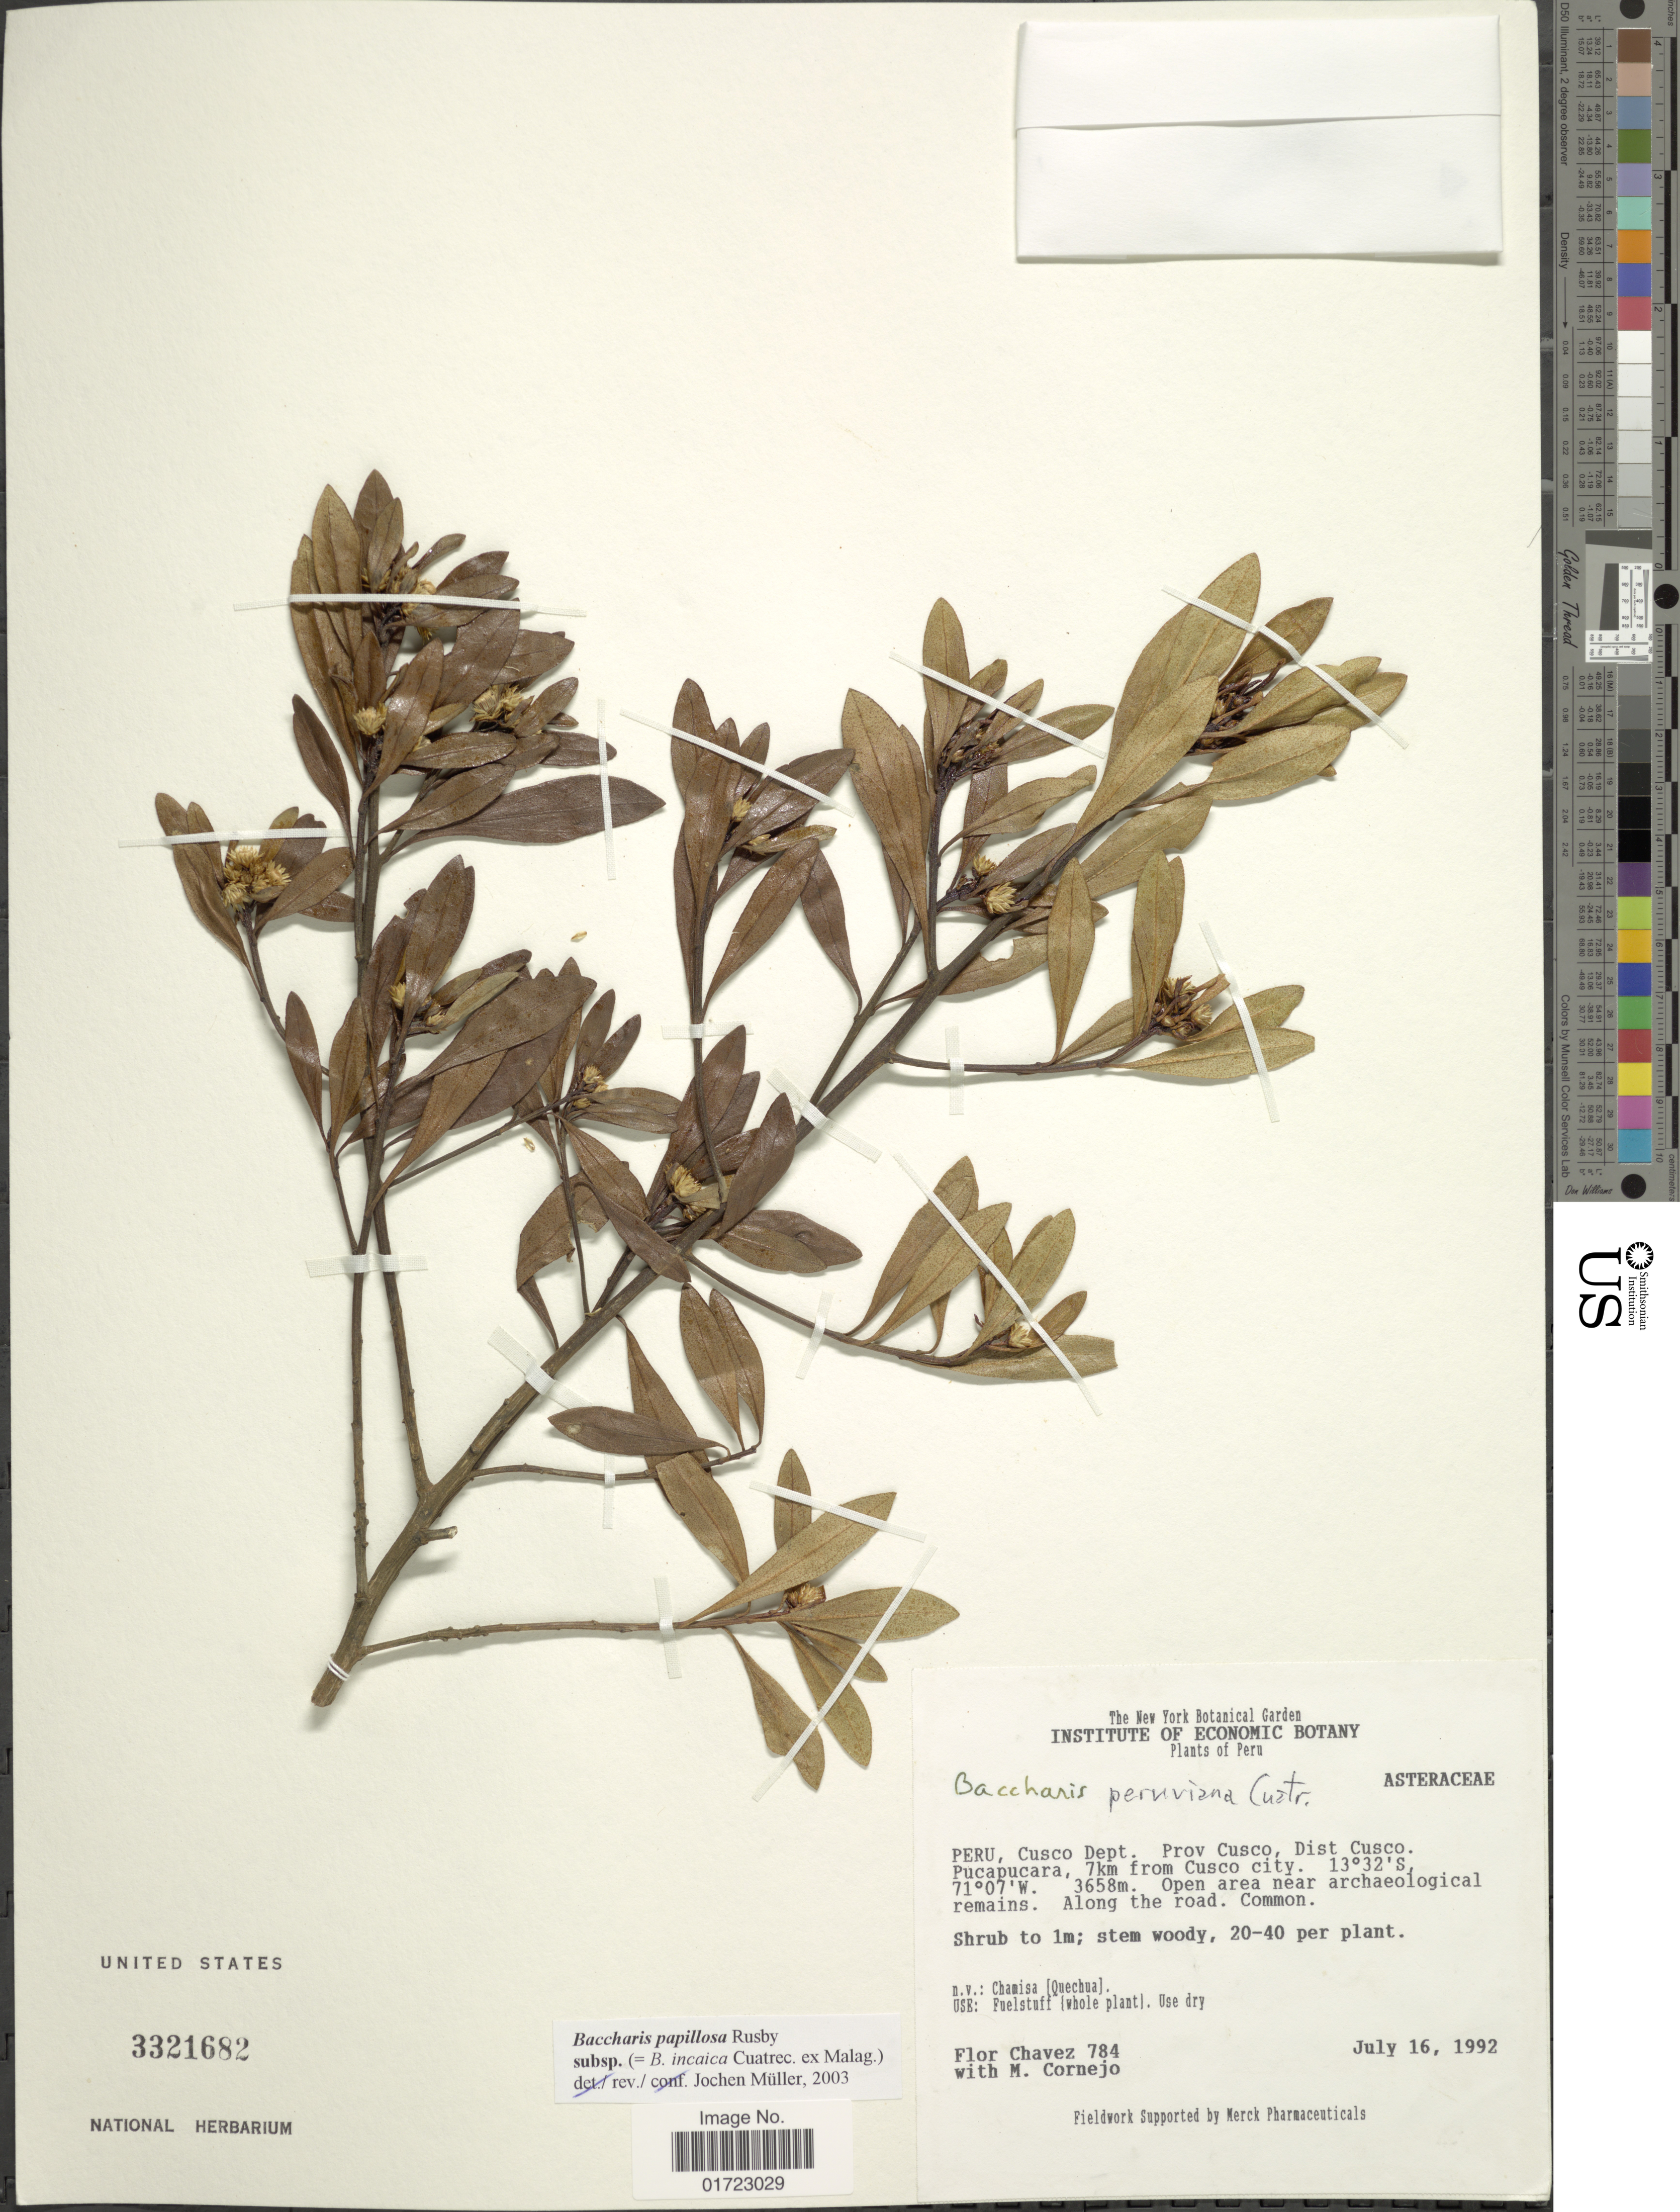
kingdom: Plantae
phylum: Tracheophyta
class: Magnoliopsida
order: Asterales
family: Asteraceae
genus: Baccharis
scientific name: Baccharis papillosa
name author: Rusby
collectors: F. Chávez & M. Cornejo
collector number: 784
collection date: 1992-07-16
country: Peru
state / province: Cusco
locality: Prov. Cusco, Distc. Cusco. Pucapucara, 7 km from Cusco City.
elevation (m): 3658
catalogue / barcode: US 3321682